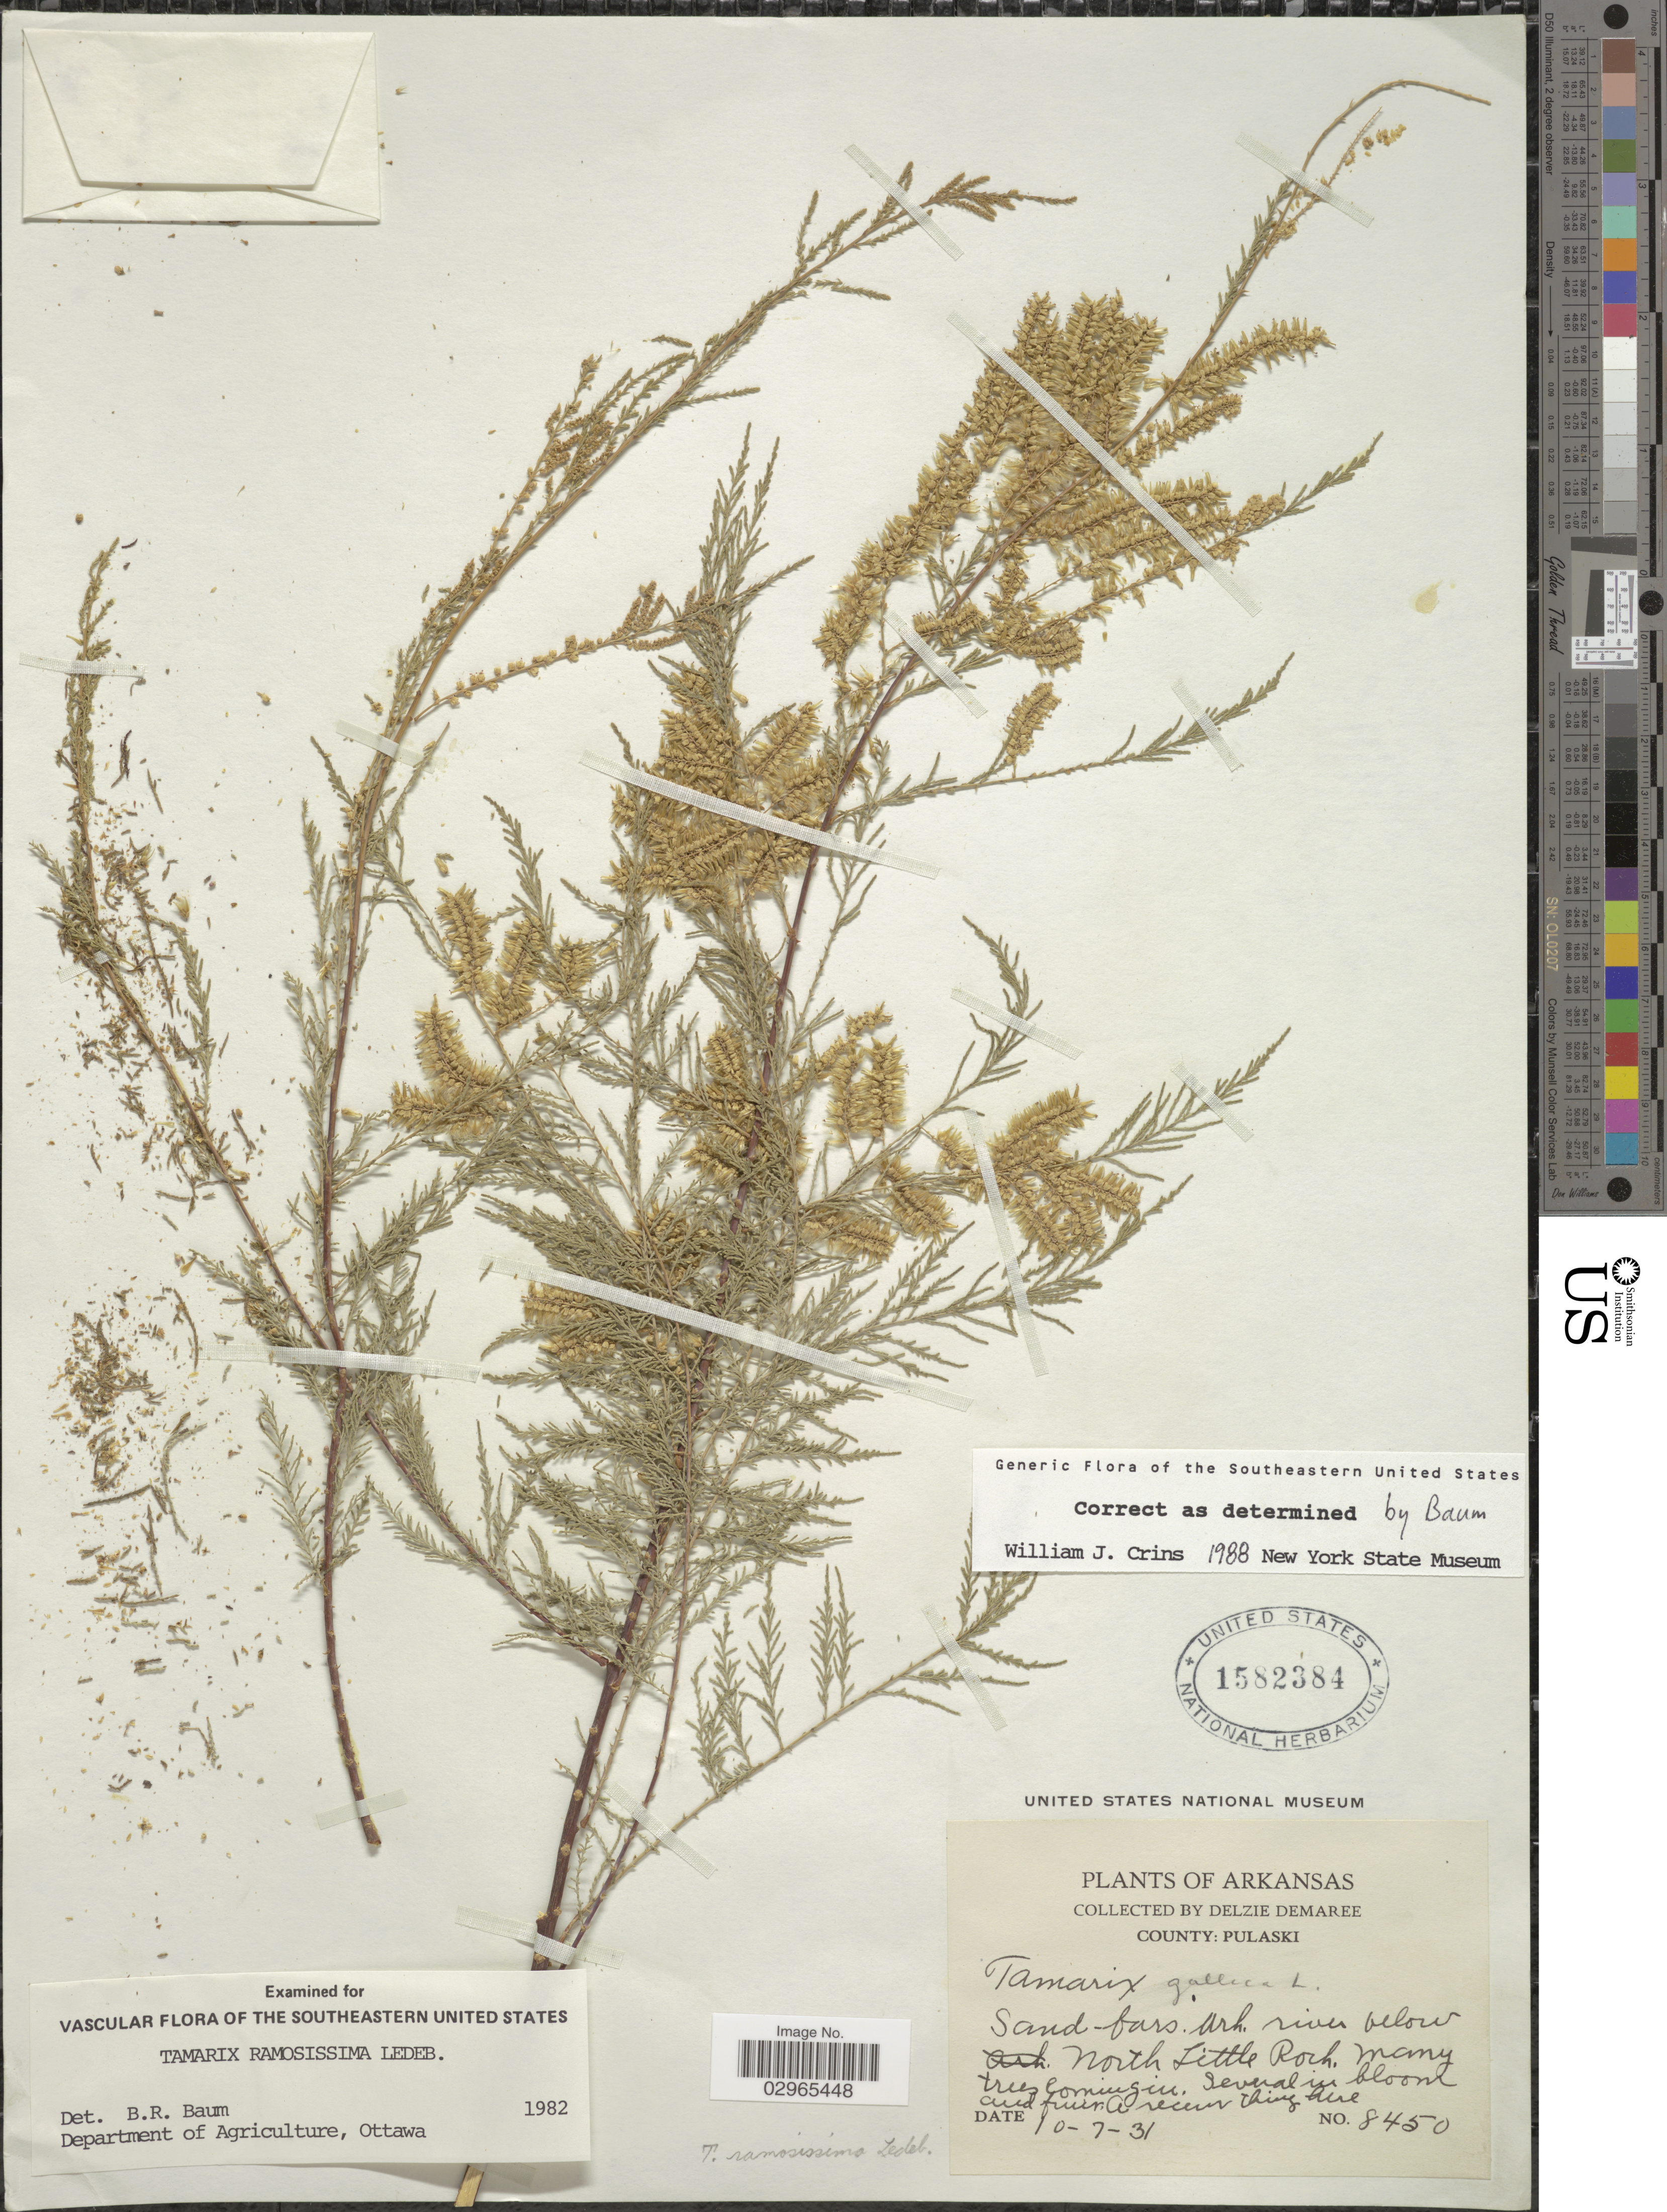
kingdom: Plantae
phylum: Tracheophyta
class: Magnoliopsida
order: Caryophyllales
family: Tamaricaceae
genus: Tamarix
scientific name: Tamarix ramosissima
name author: Ledeb.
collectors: D. Damaree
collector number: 8450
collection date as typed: Transcribed d/m/y: 7/10/31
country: United States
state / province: Arkansas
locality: County: Pulaski. North Little Rock.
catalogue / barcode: US 1582384